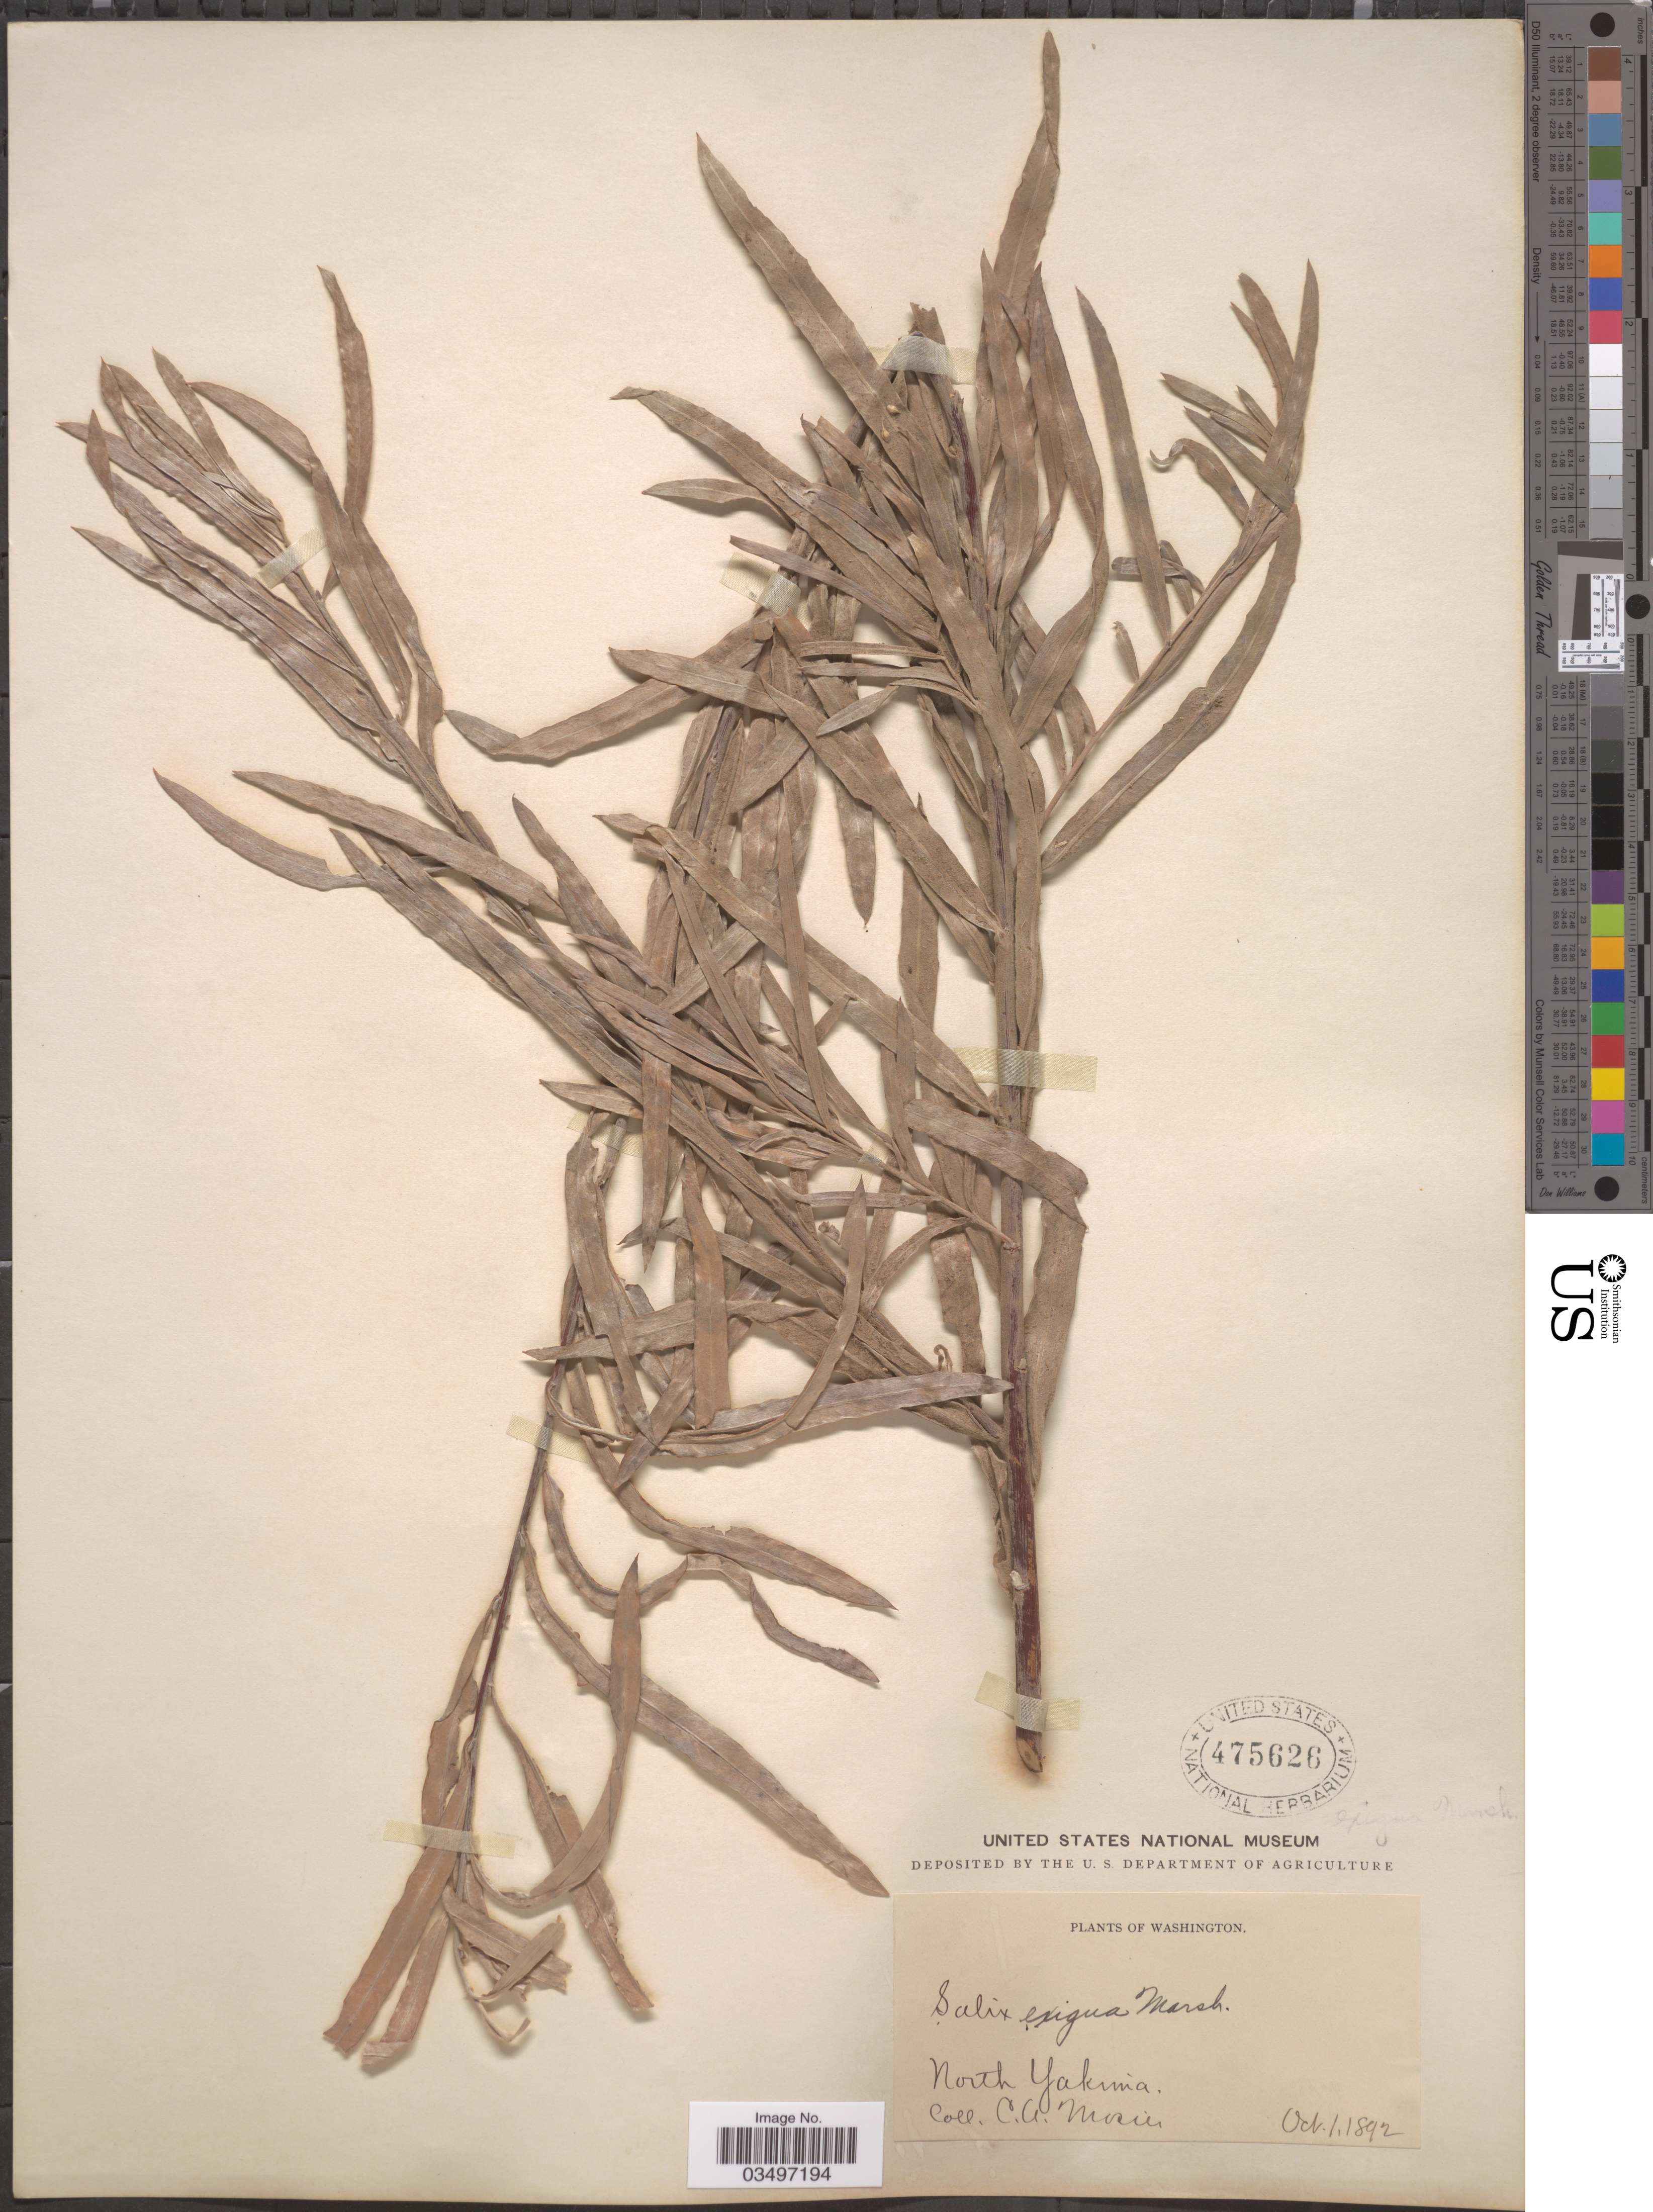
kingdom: Plantae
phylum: Tracheophyta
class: Magnoliopsida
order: Malpighiales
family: Salicaceae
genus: Salix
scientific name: Salix exigua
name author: Nutt.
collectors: C. A. Mosier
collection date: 1892-10-01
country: United States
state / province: Washington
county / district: Yakima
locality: North Yakima.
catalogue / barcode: US 475626